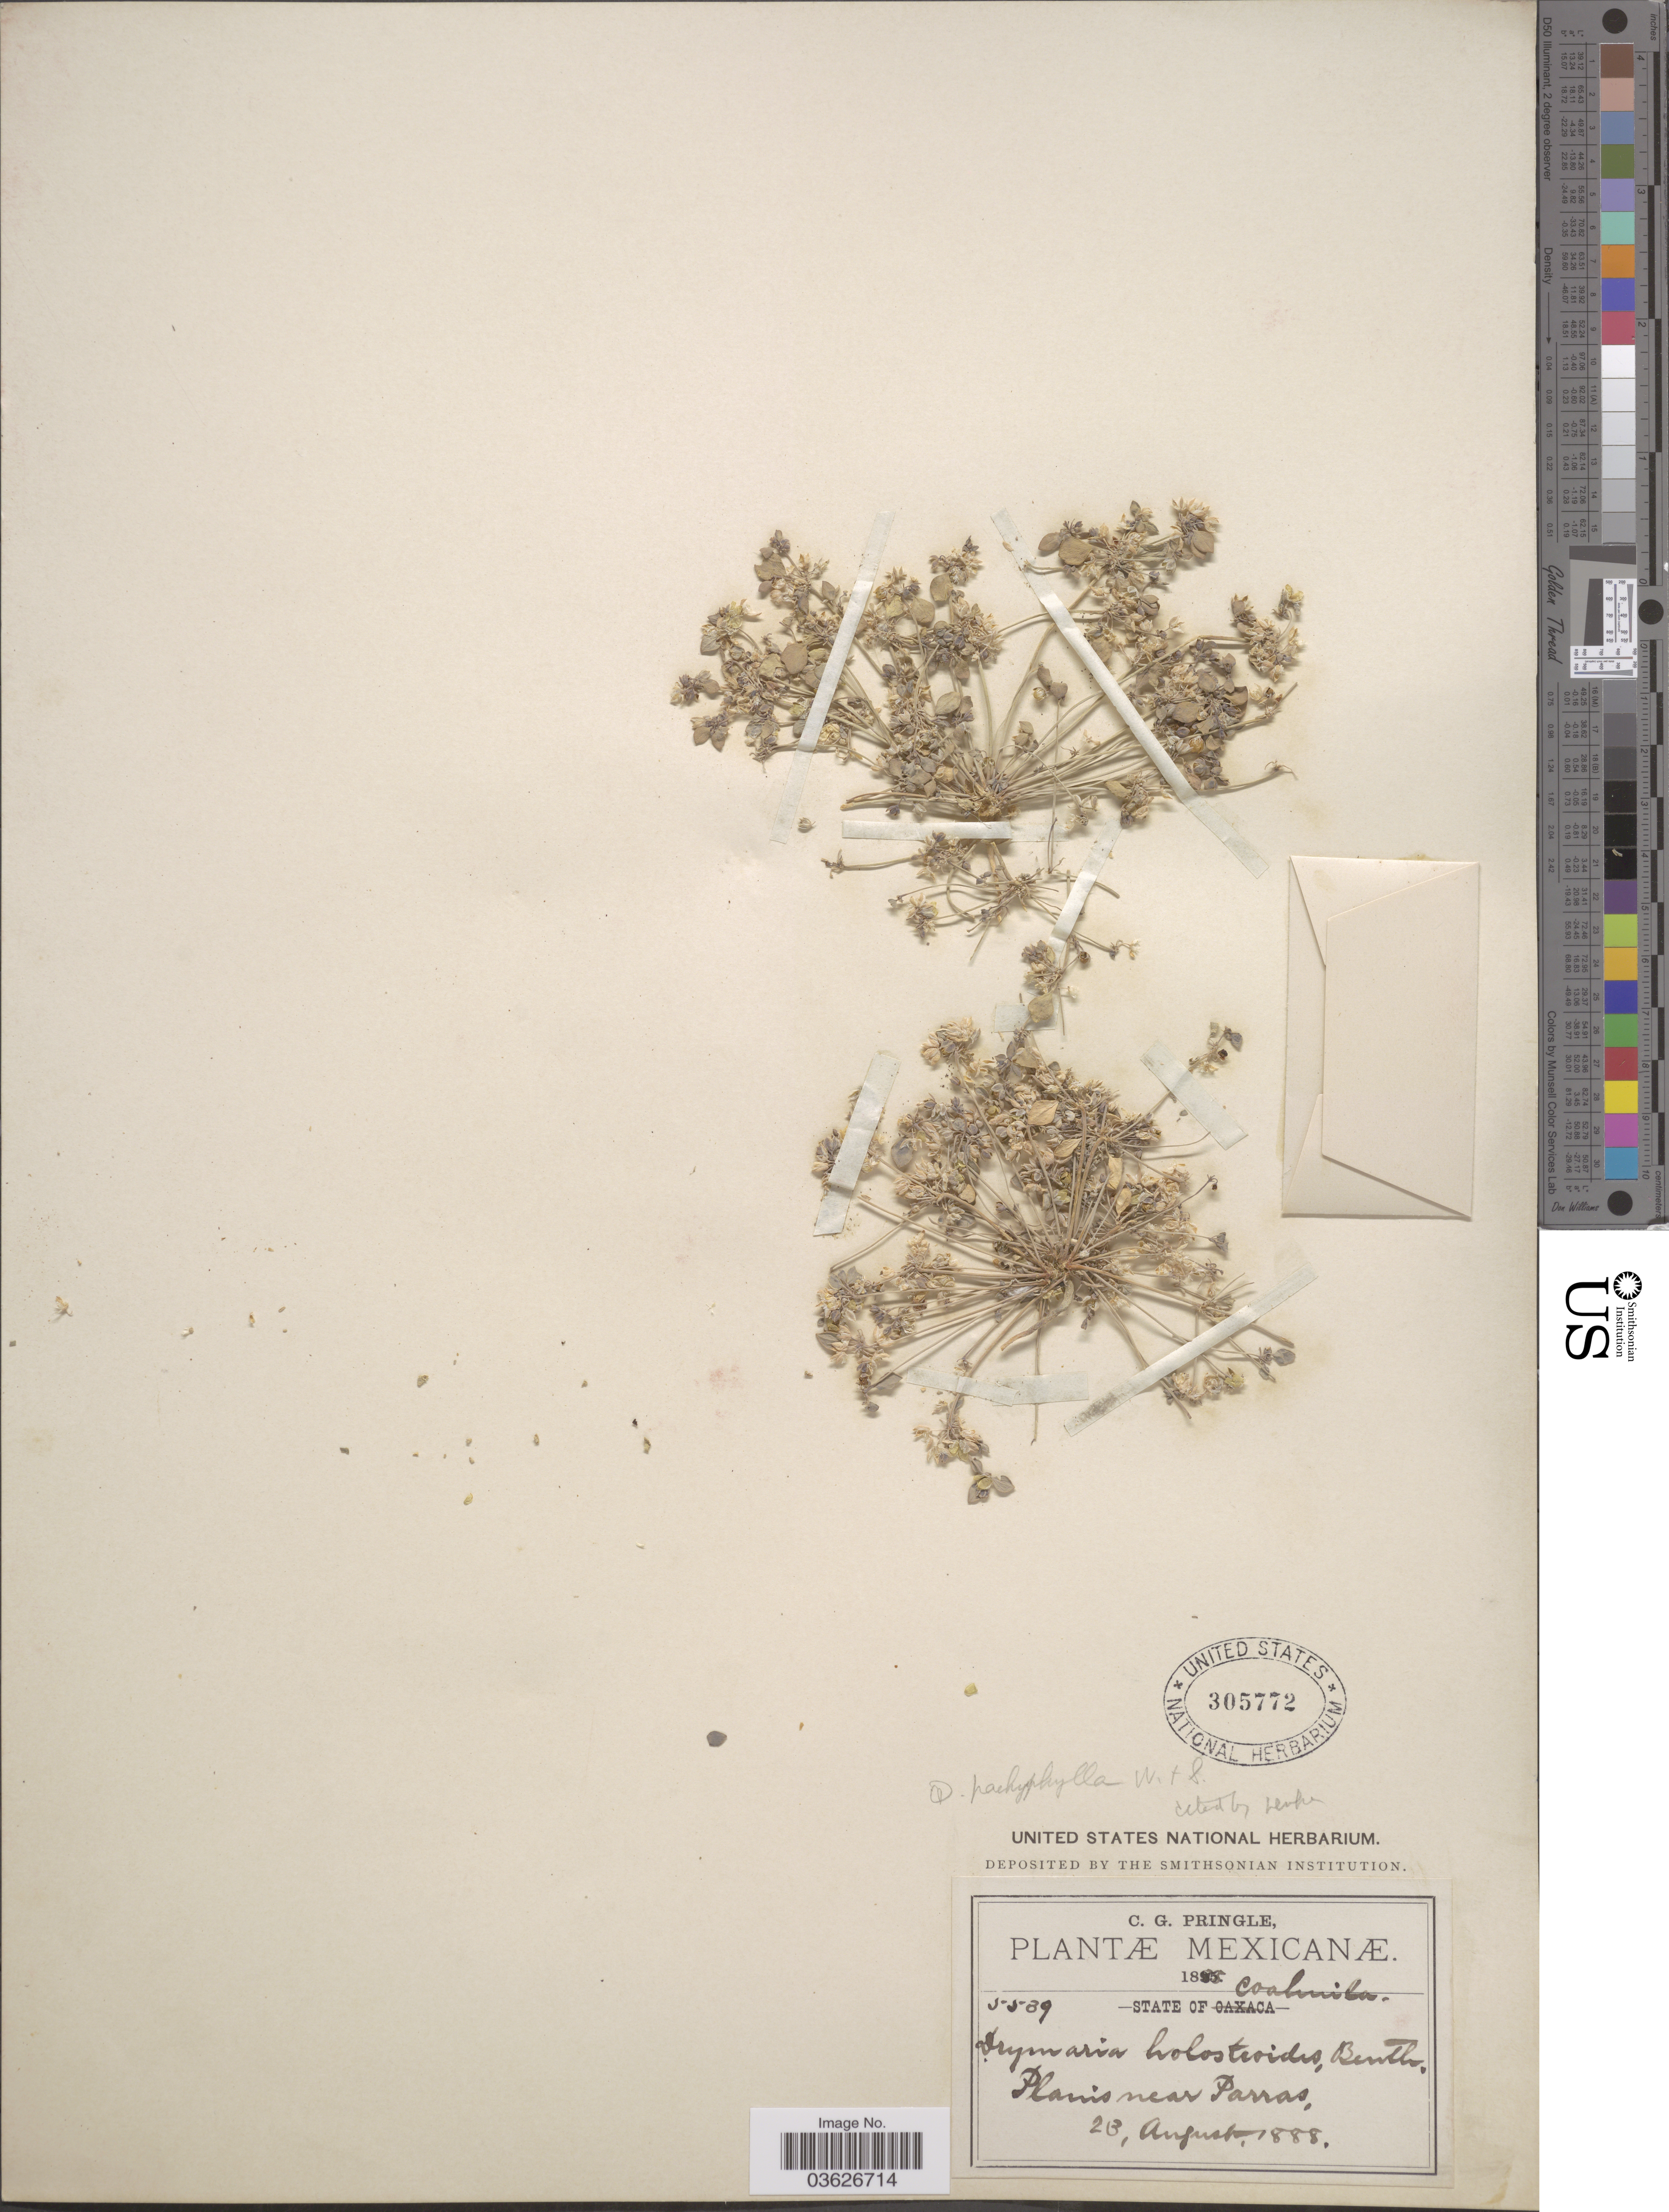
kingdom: Plantae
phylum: Tracheophyta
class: Magnoliopsida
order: Caryophyllales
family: Caryophyllaceae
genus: Drymaria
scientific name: Drymaria pachyphylla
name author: Wooton & Standl.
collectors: C. G. Pringle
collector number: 5539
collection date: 1888-08-23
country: Mexico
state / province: Coahuila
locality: Plains near Parras.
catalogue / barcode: US 305772